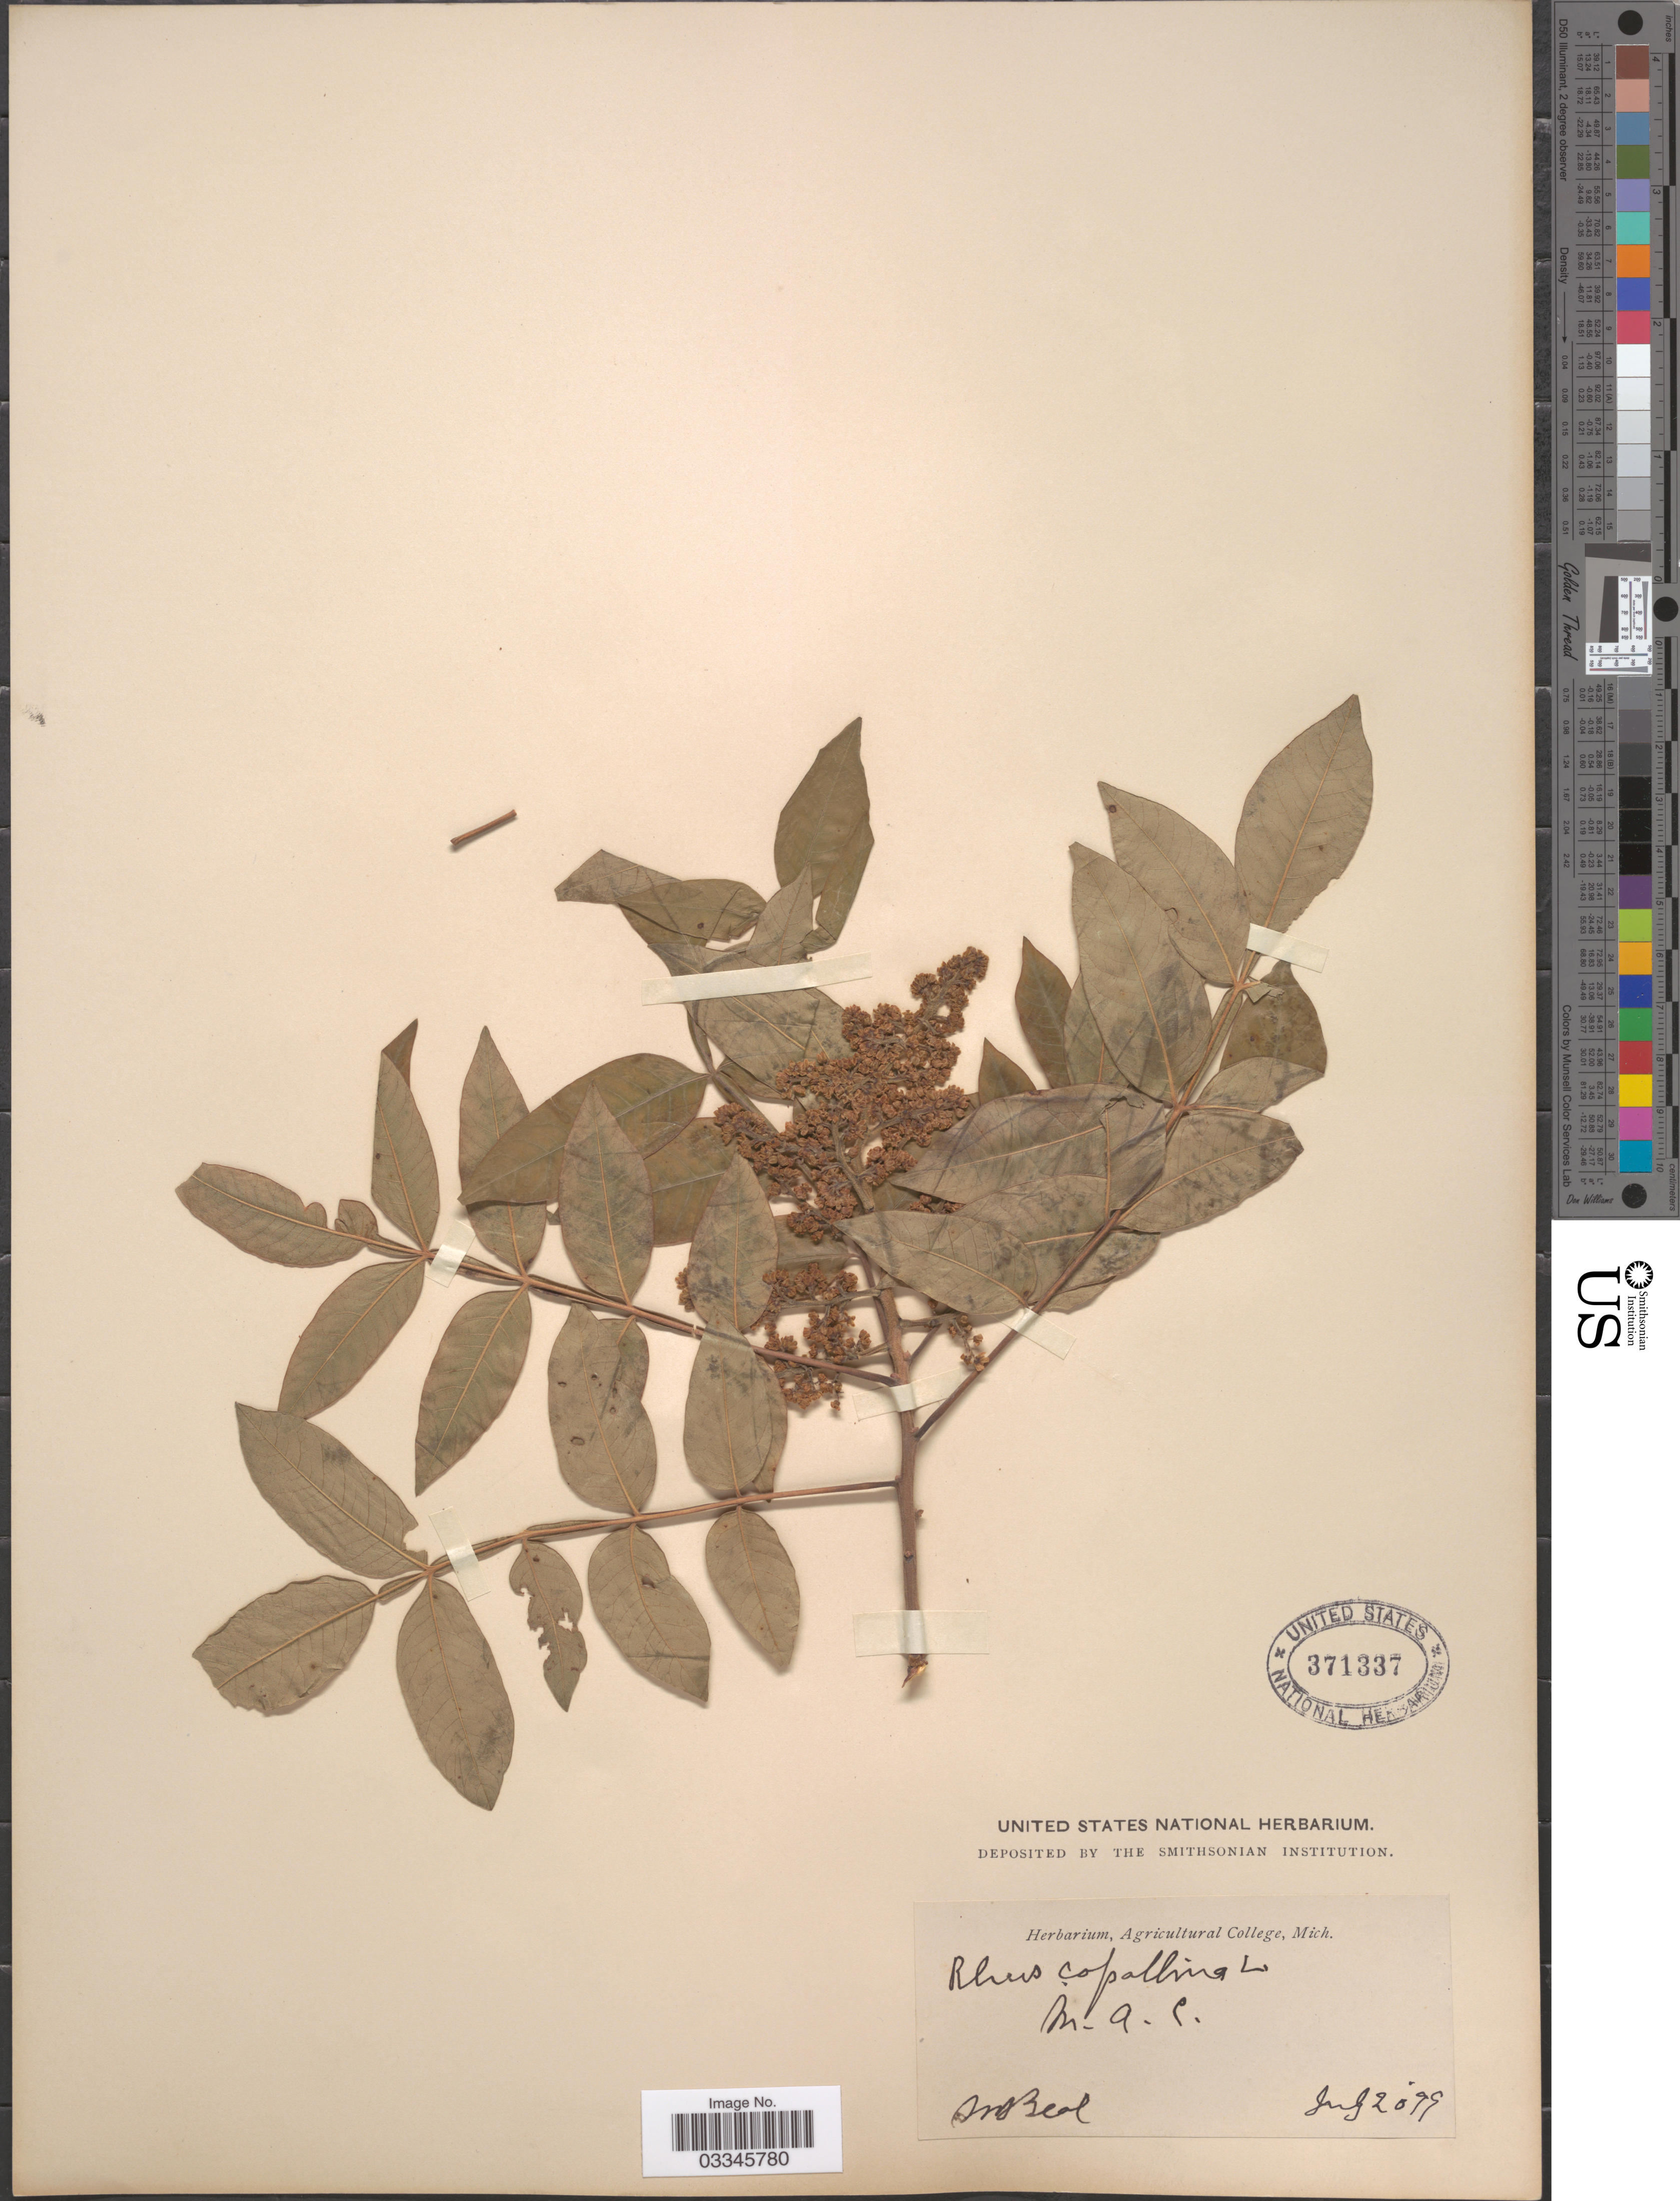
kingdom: Plantae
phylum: Tracheophyta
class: Magnoliopsida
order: Sapindales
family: Anacardiaceae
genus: Rhus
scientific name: Rhus copallinum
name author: L.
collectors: W. J. Beal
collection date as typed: Transcribed d/m/y: 20/7/99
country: United States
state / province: Michigan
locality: M.A.C.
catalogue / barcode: US 371337